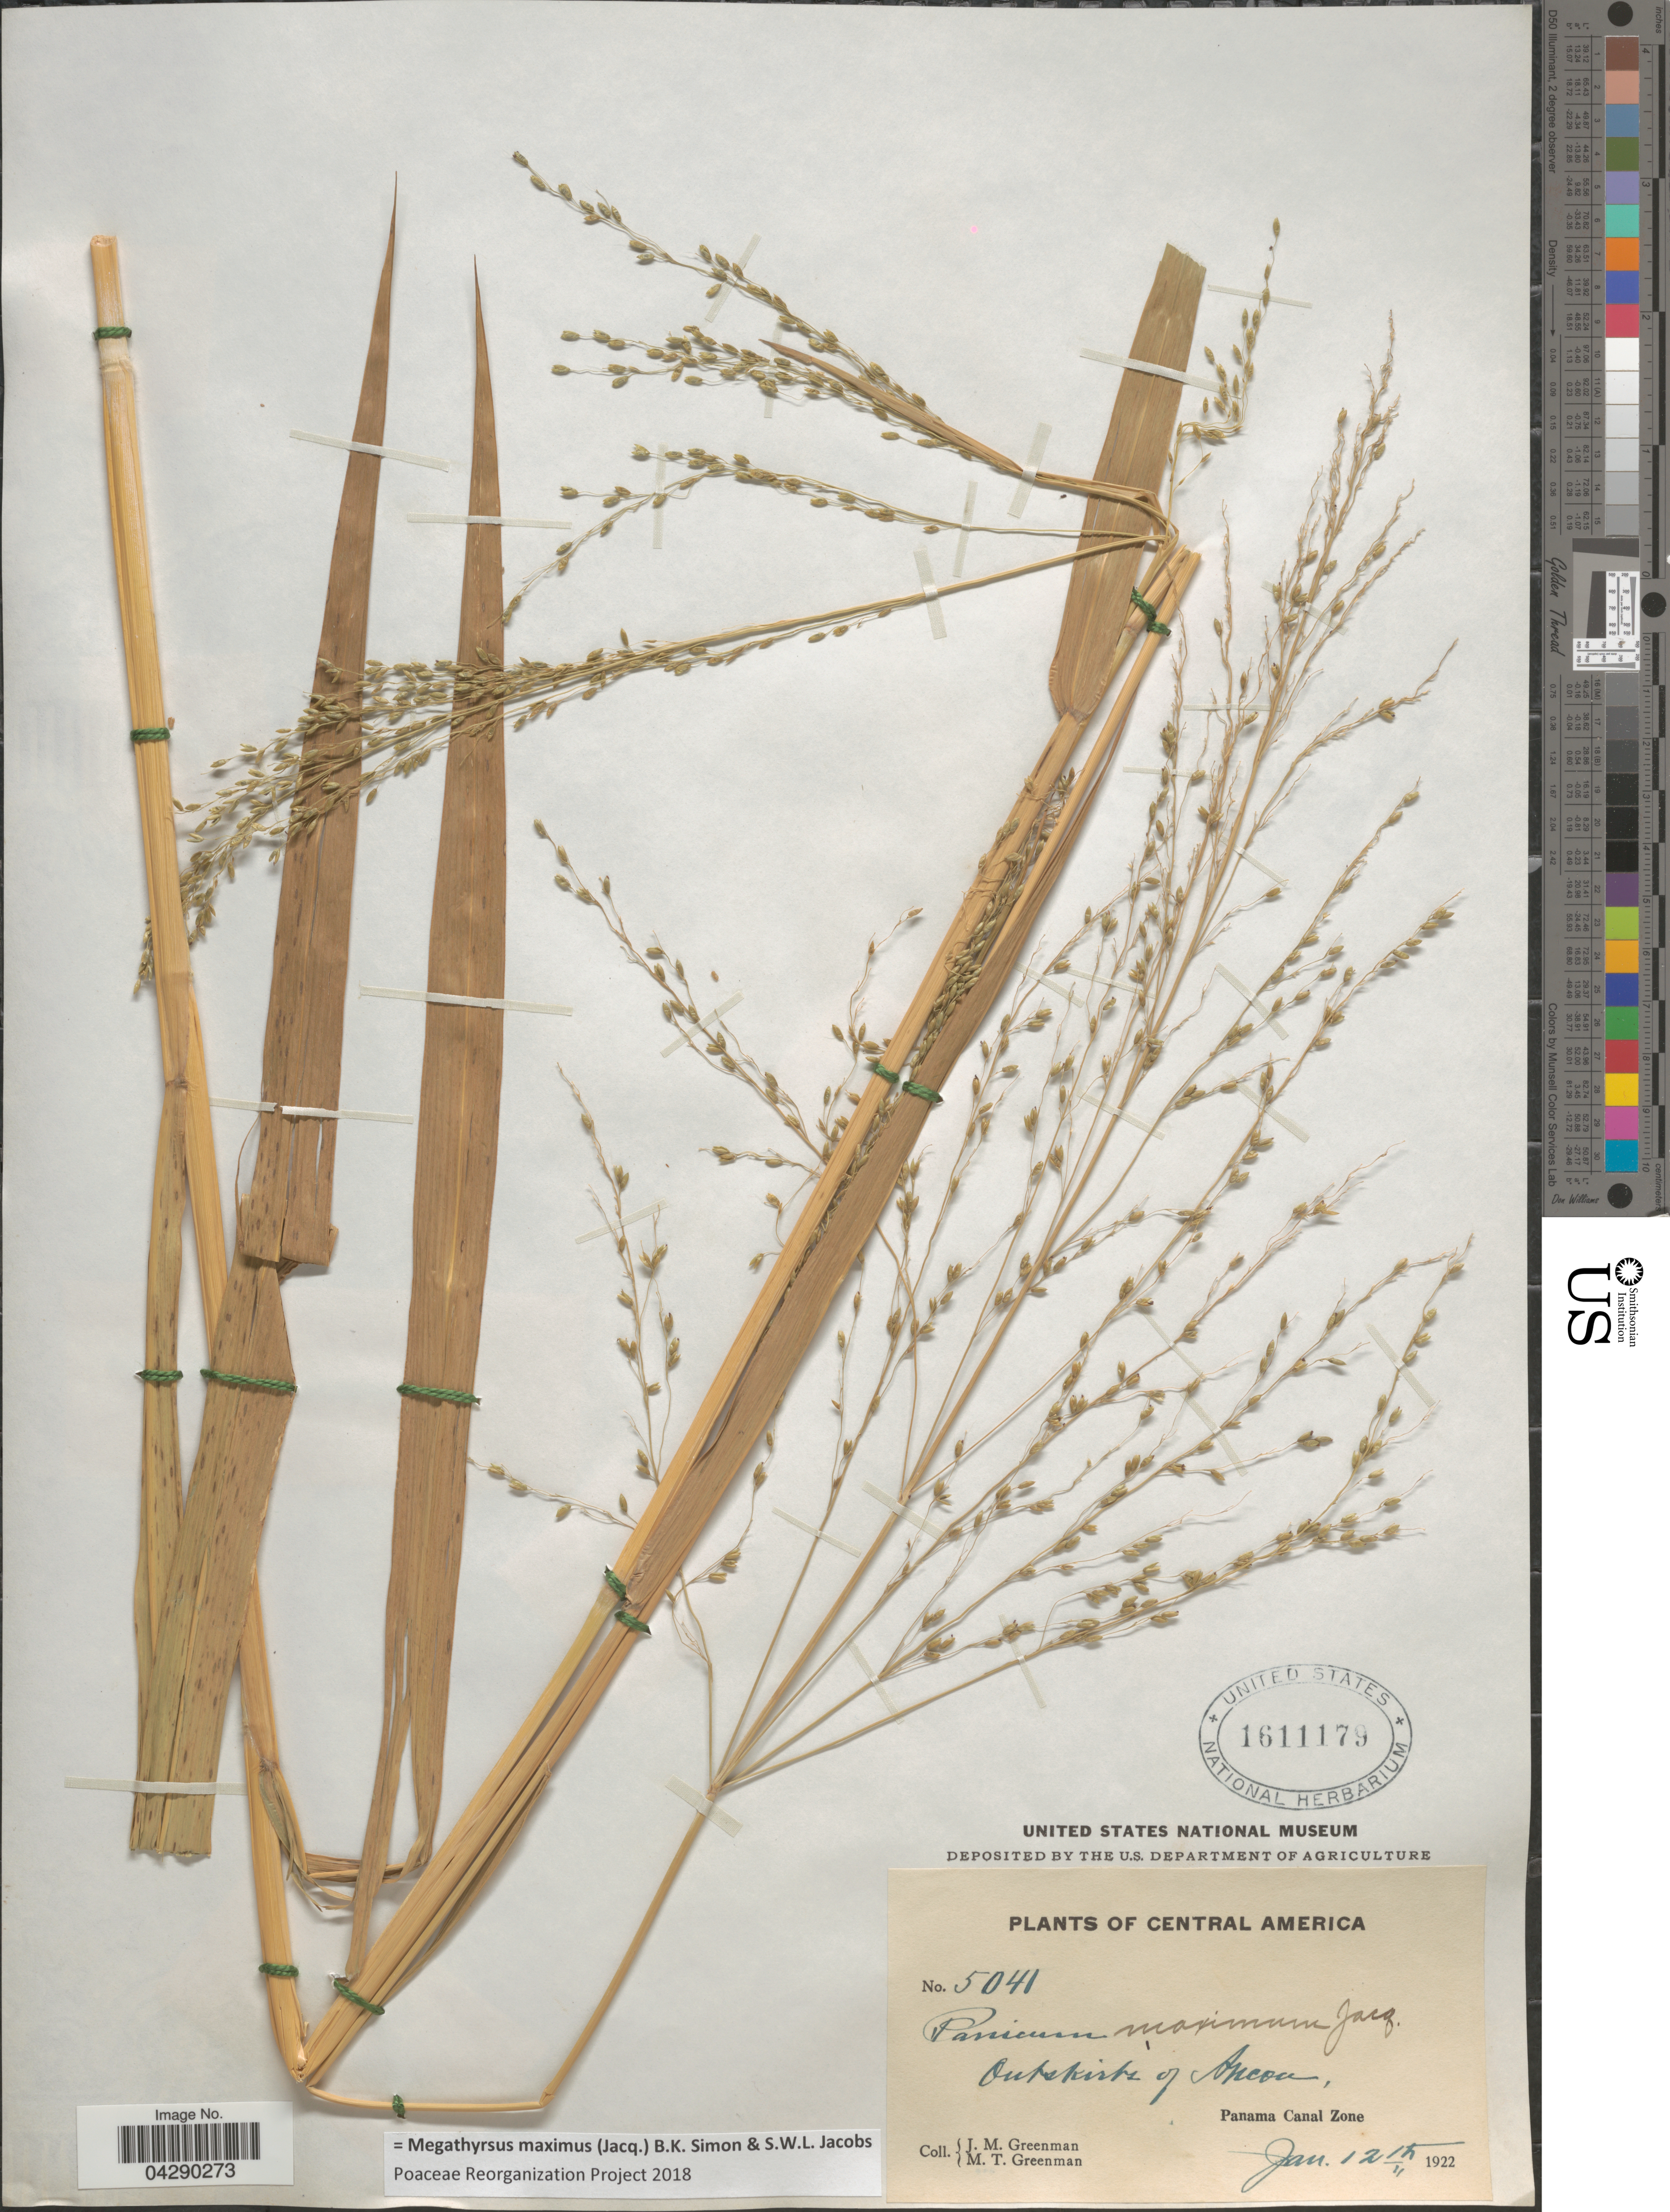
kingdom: Plantae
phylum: Tracheophyta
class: Liliopsida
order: Poales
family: Poaceae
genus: Megathyrsus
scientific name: Megathyrsus maximus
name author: (Jacq.) B.K. Simon & S.W.L. Jacobs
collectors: J. M. Greenman & M. Greenman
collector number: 5041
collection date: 1922-01-12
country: Panama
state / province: Colón / Panamá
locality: Outskirts of Ancon, Panama Canal Zone.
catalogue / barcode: US 1611179